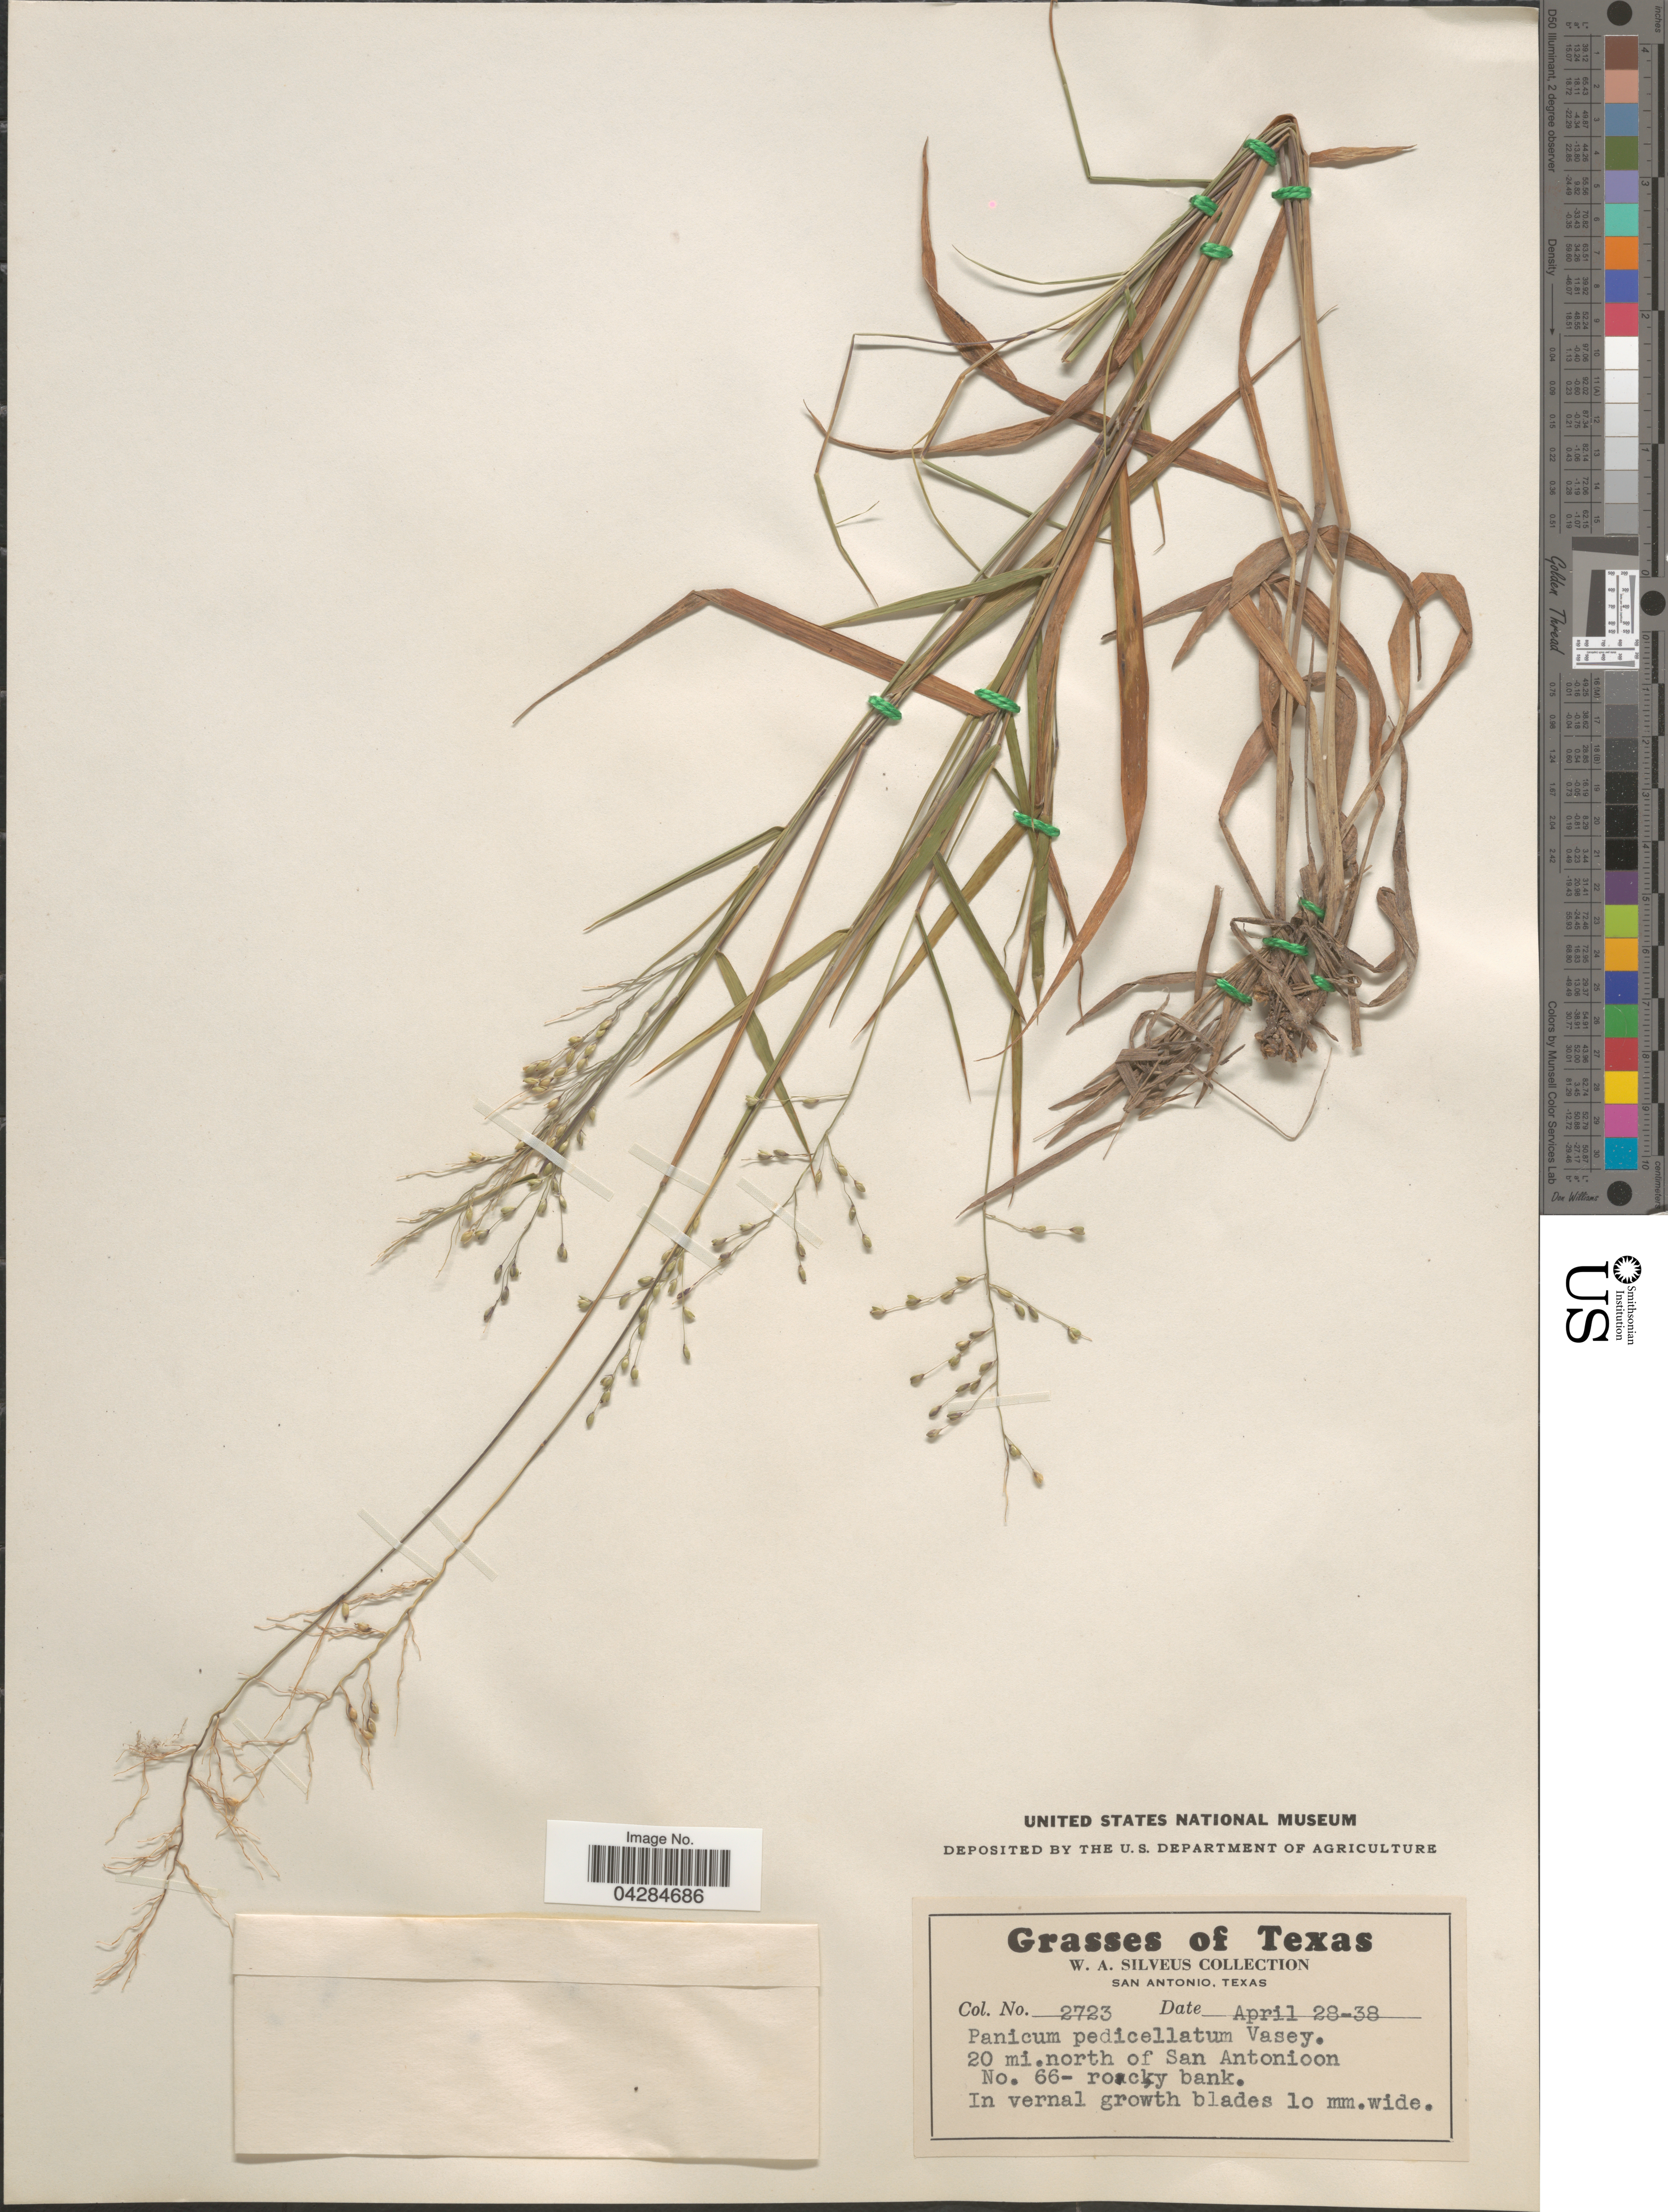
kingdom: Plantae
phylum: Tracheophyta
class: Liliopsida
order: Poales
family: Poaceae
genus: Dichanthelium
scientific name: Dichanthelium pedicellatum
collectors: W. Silveus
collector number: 2723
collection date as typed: Transcribed d/m/y: 28/4/38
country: United States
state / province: Texas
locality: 20 mi. north of San Antonio on No. 66 - rocky bank.